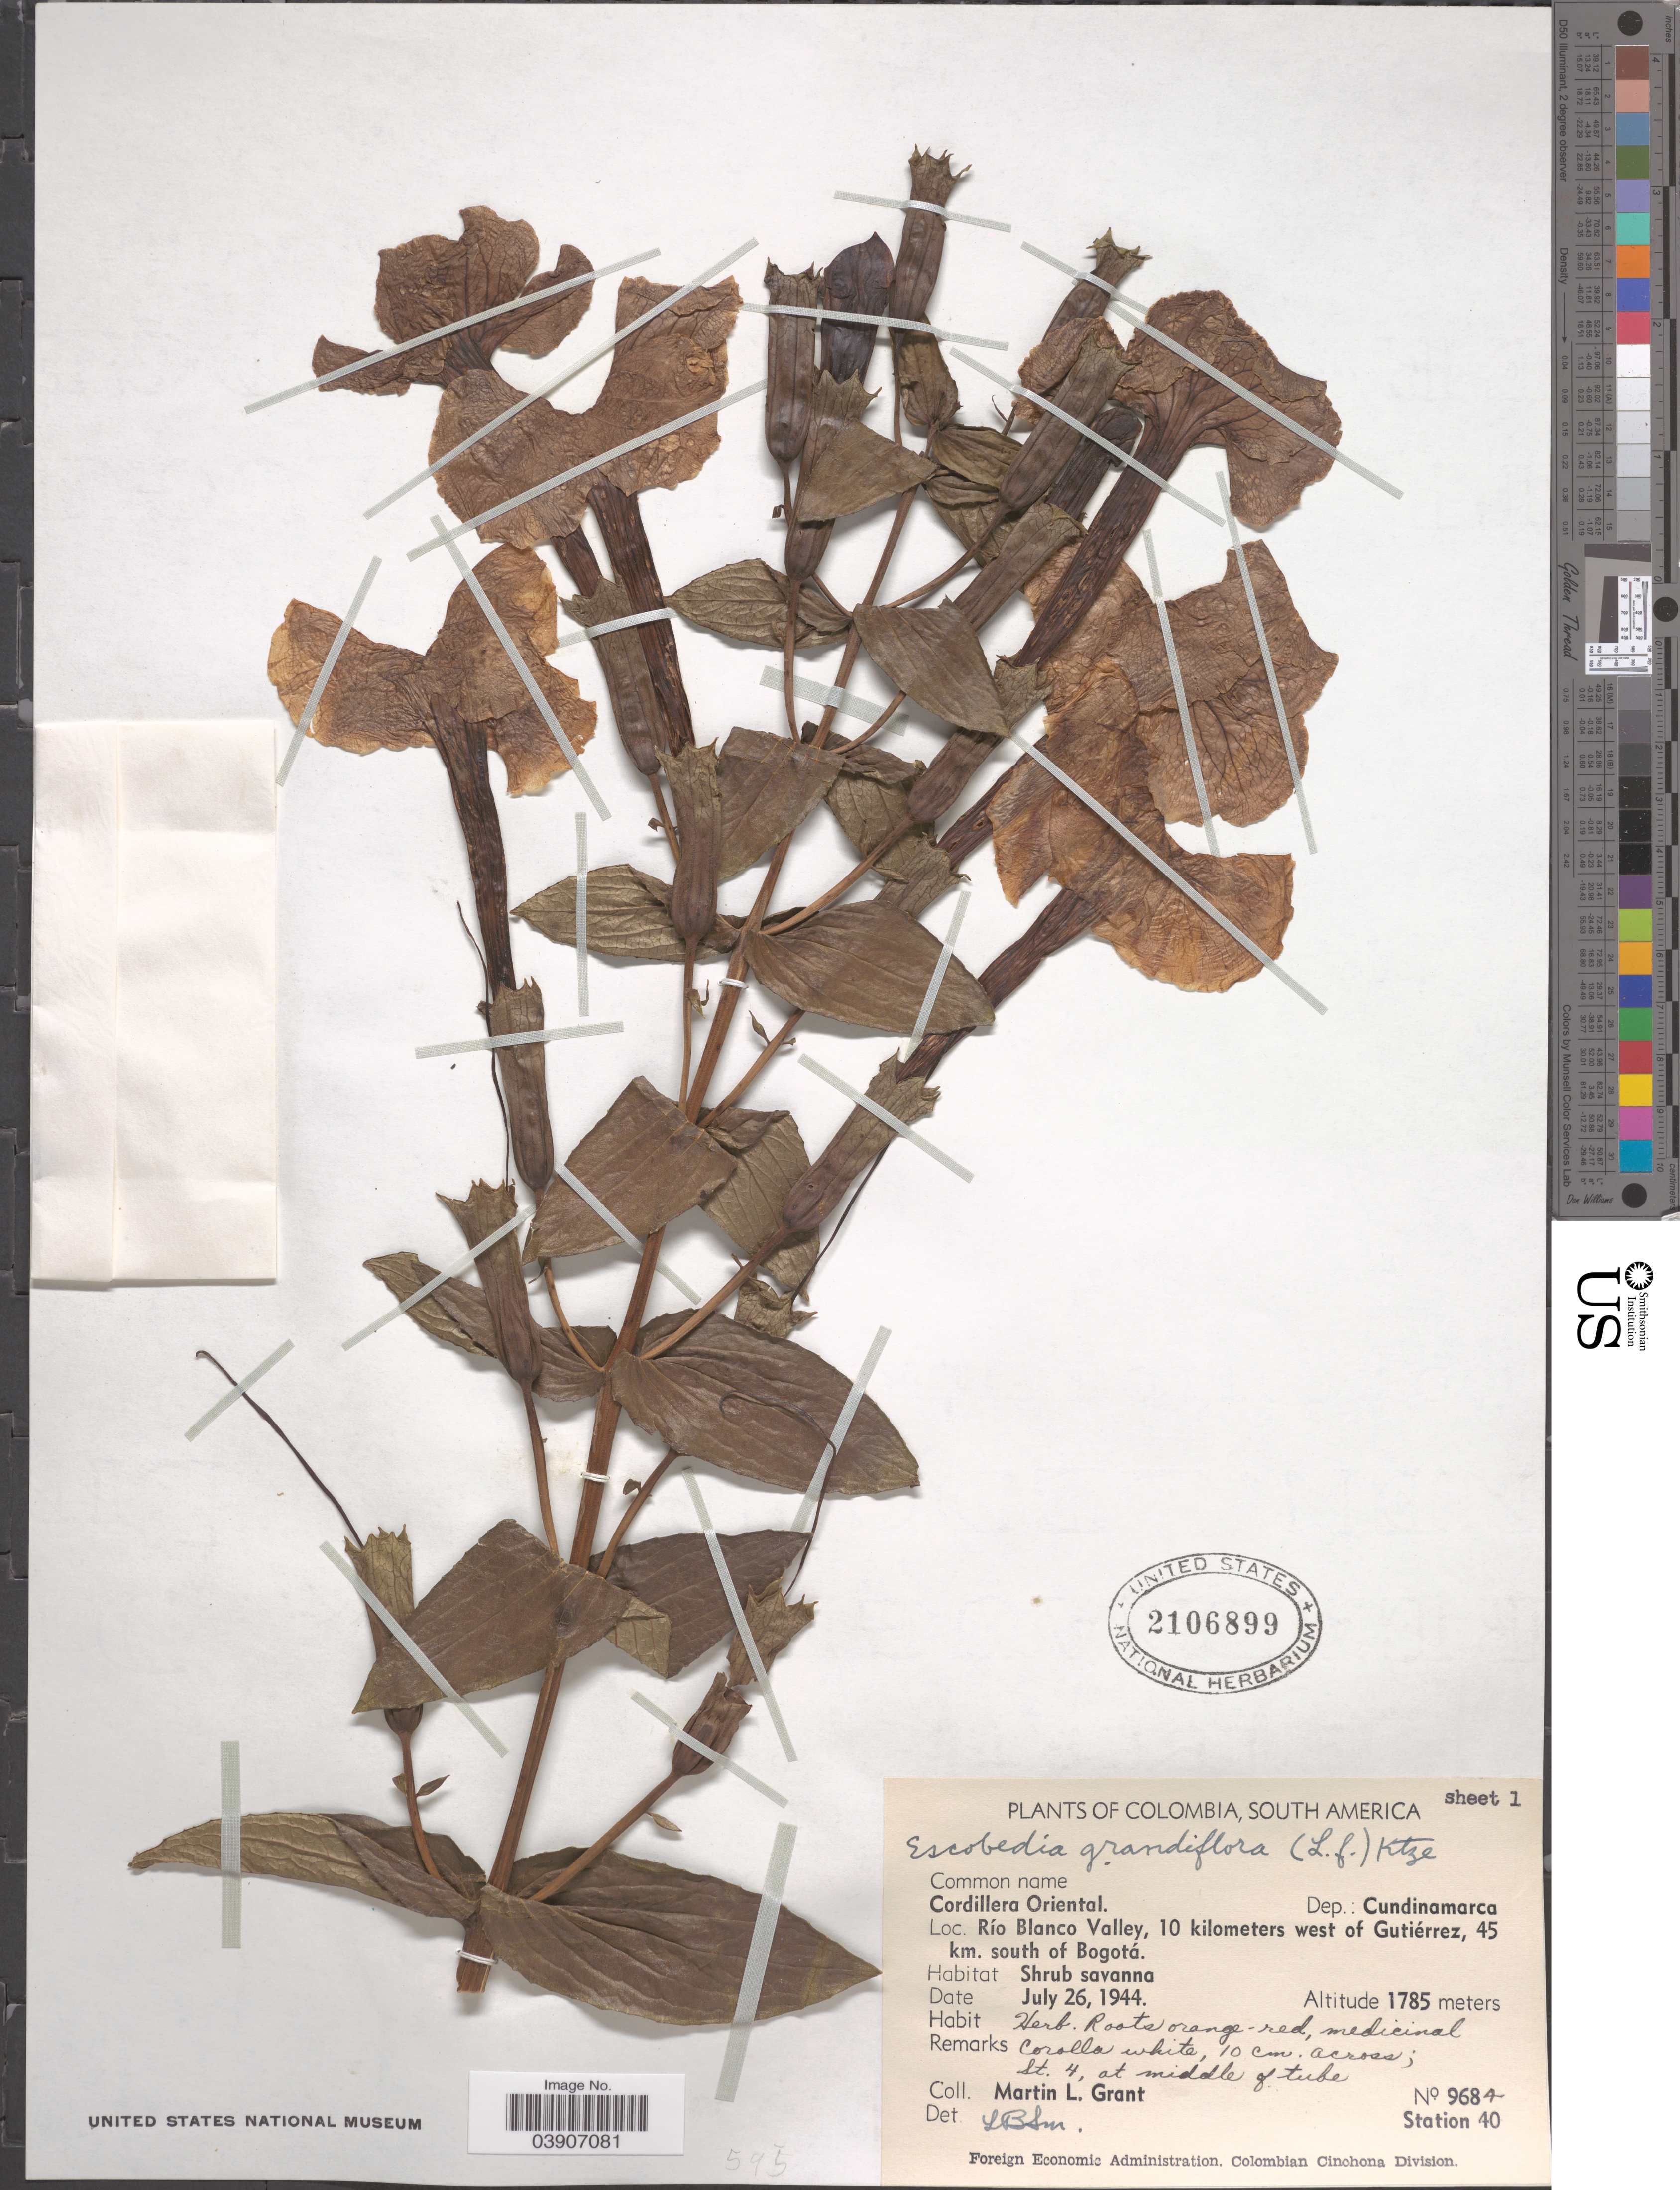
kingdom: Plantae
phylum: Tracheophyta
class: Magnoliopsida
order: Lamiales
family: Orobanchaceae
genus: Escobedia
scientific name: Escobedia grandiflora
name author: (L. f.) Kuntze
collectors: M. L. Grant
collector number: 9684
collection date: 1944-07-26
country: Colombia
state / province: Cundinamarca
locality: Cordillera Oriental. Dep.: Cundinamarca. Río Blanco Valley, 10 kilometers west of Gutiérrez, 45 km. south of Bogotá. Station 40.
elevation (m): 1785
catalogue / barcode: US 2106899